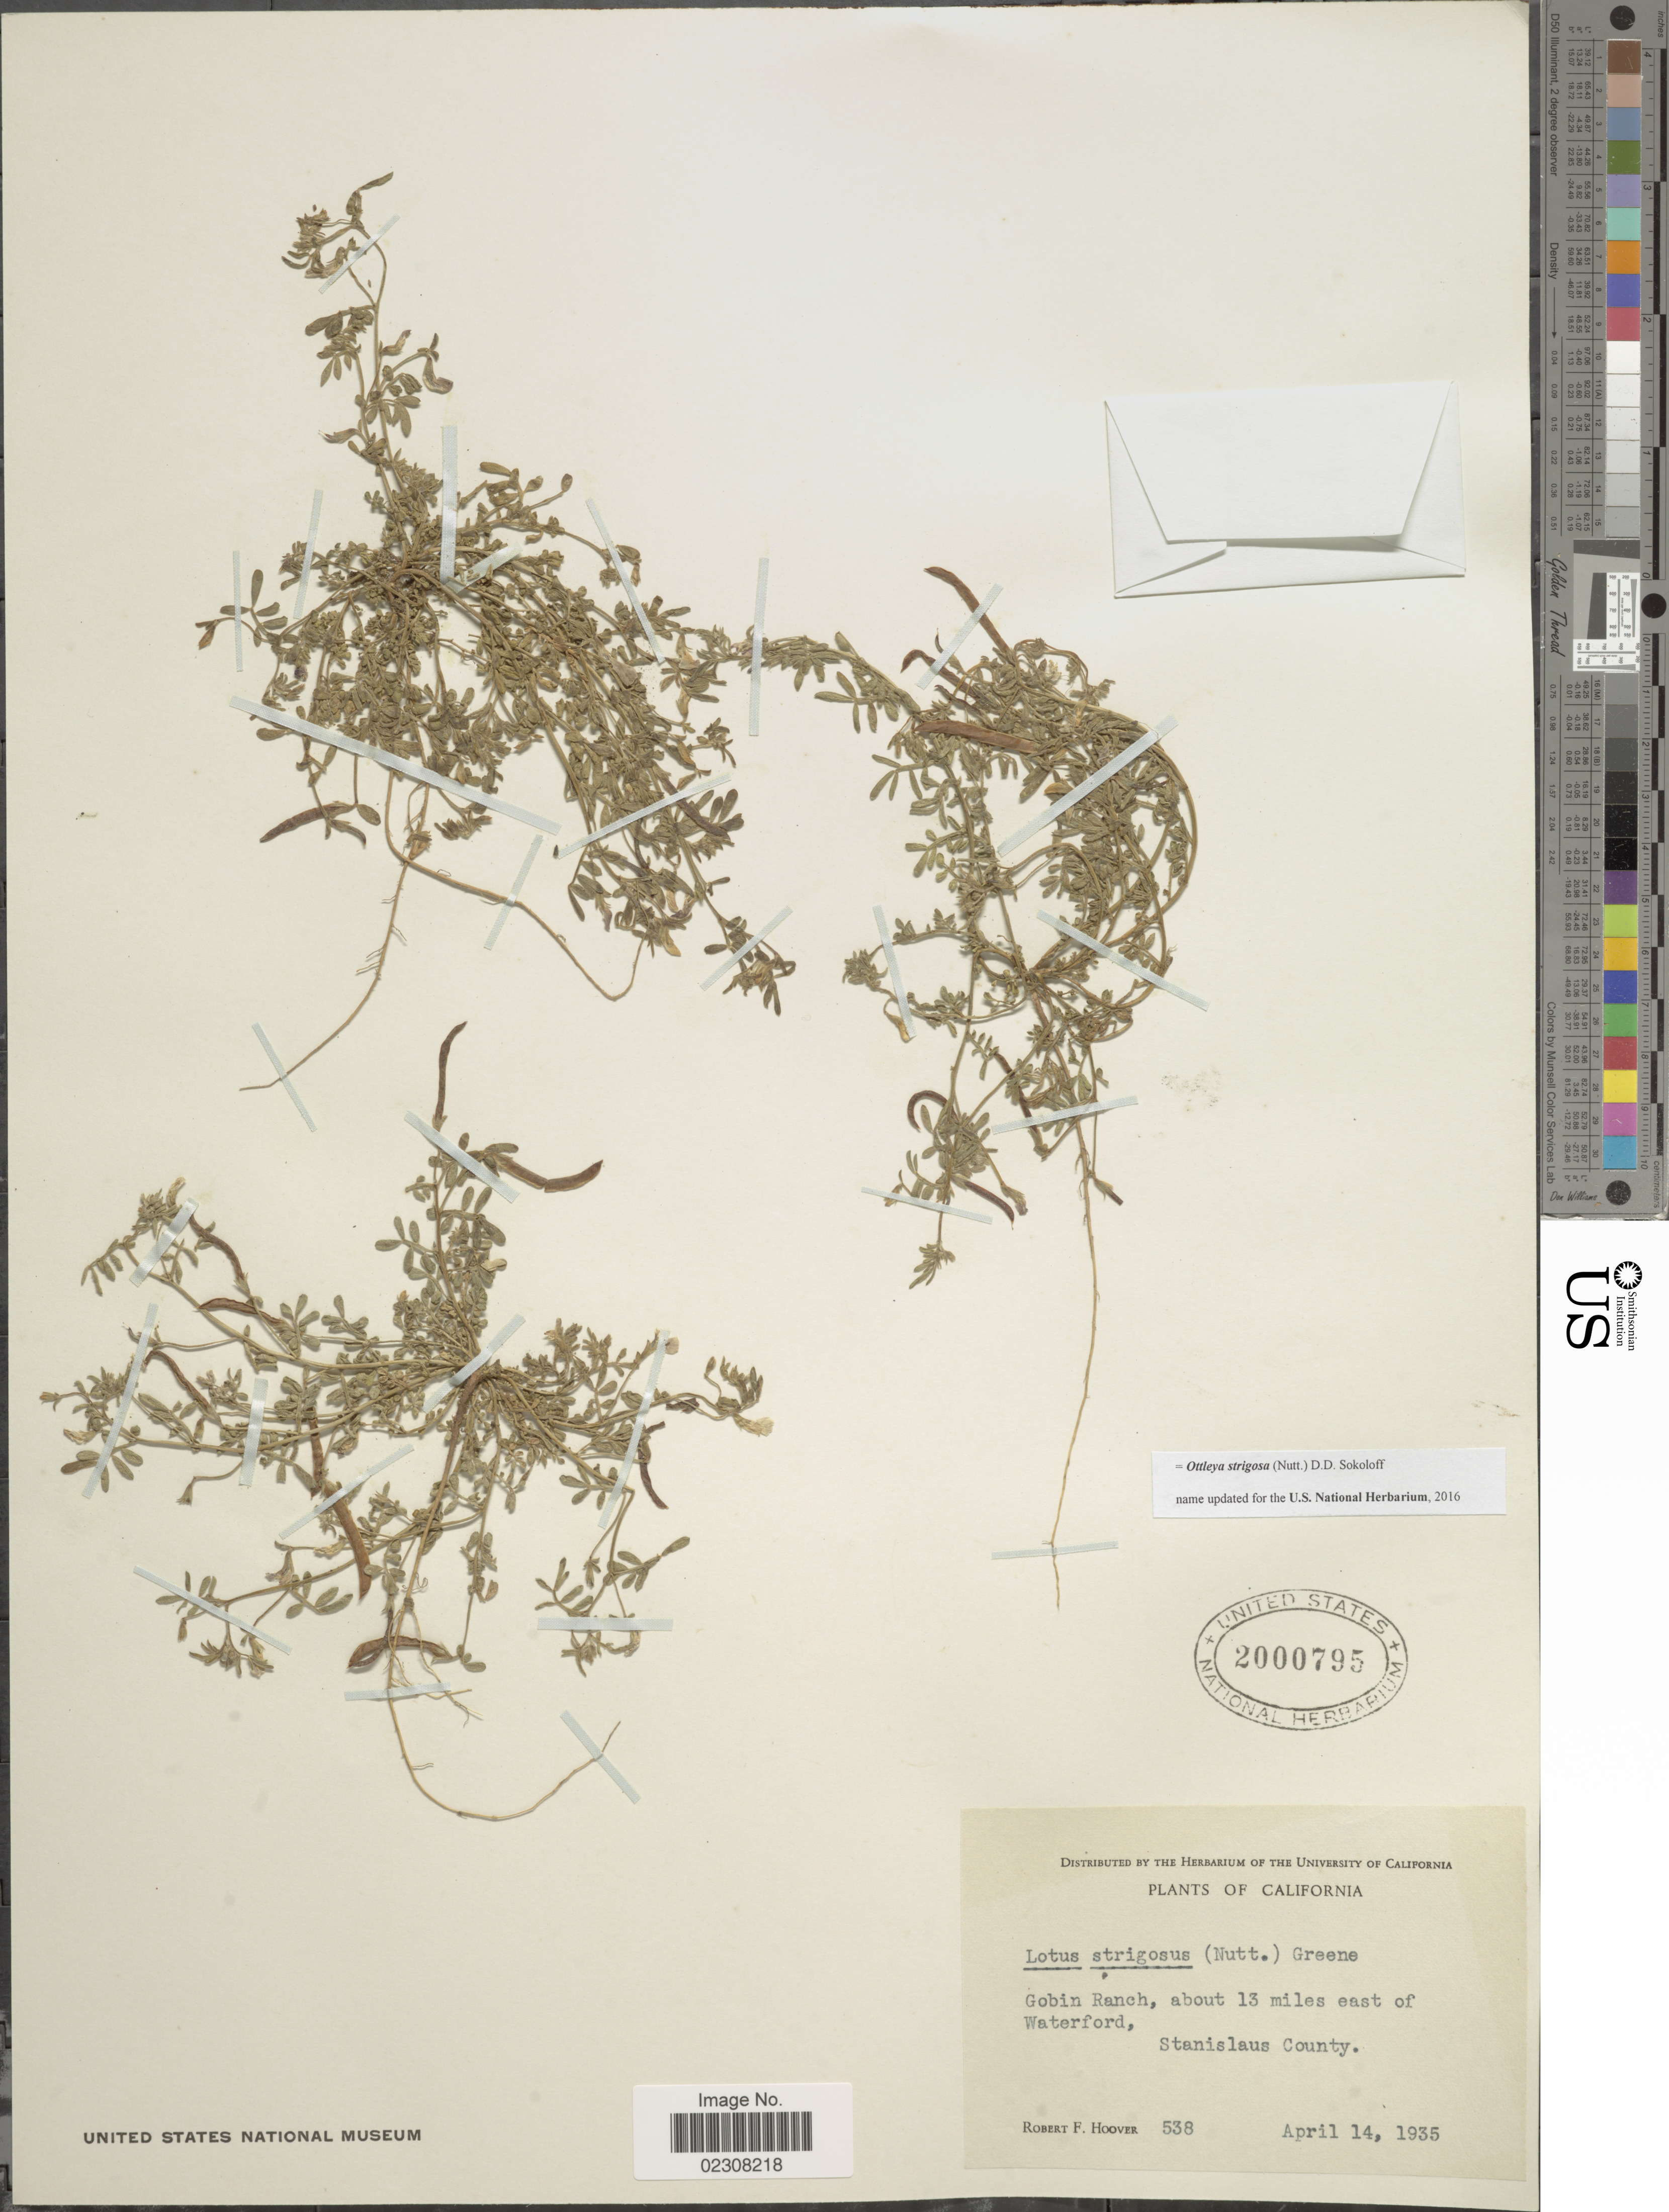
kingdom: Plantae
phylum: Tracheophyta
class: Magnoliopsida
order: Fabales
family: Fabaceae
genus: Ottleya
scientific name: Ottleya strigosa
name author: (Nutt.) D.D. Sokoloff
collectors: R. F. Hoover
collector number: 538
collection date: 1935-04-14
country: United States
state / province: California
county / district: Stanislaus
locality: Gobin Ranch, about 13 miles east of Waterford, Stanislaus County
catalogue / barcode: US 2000795